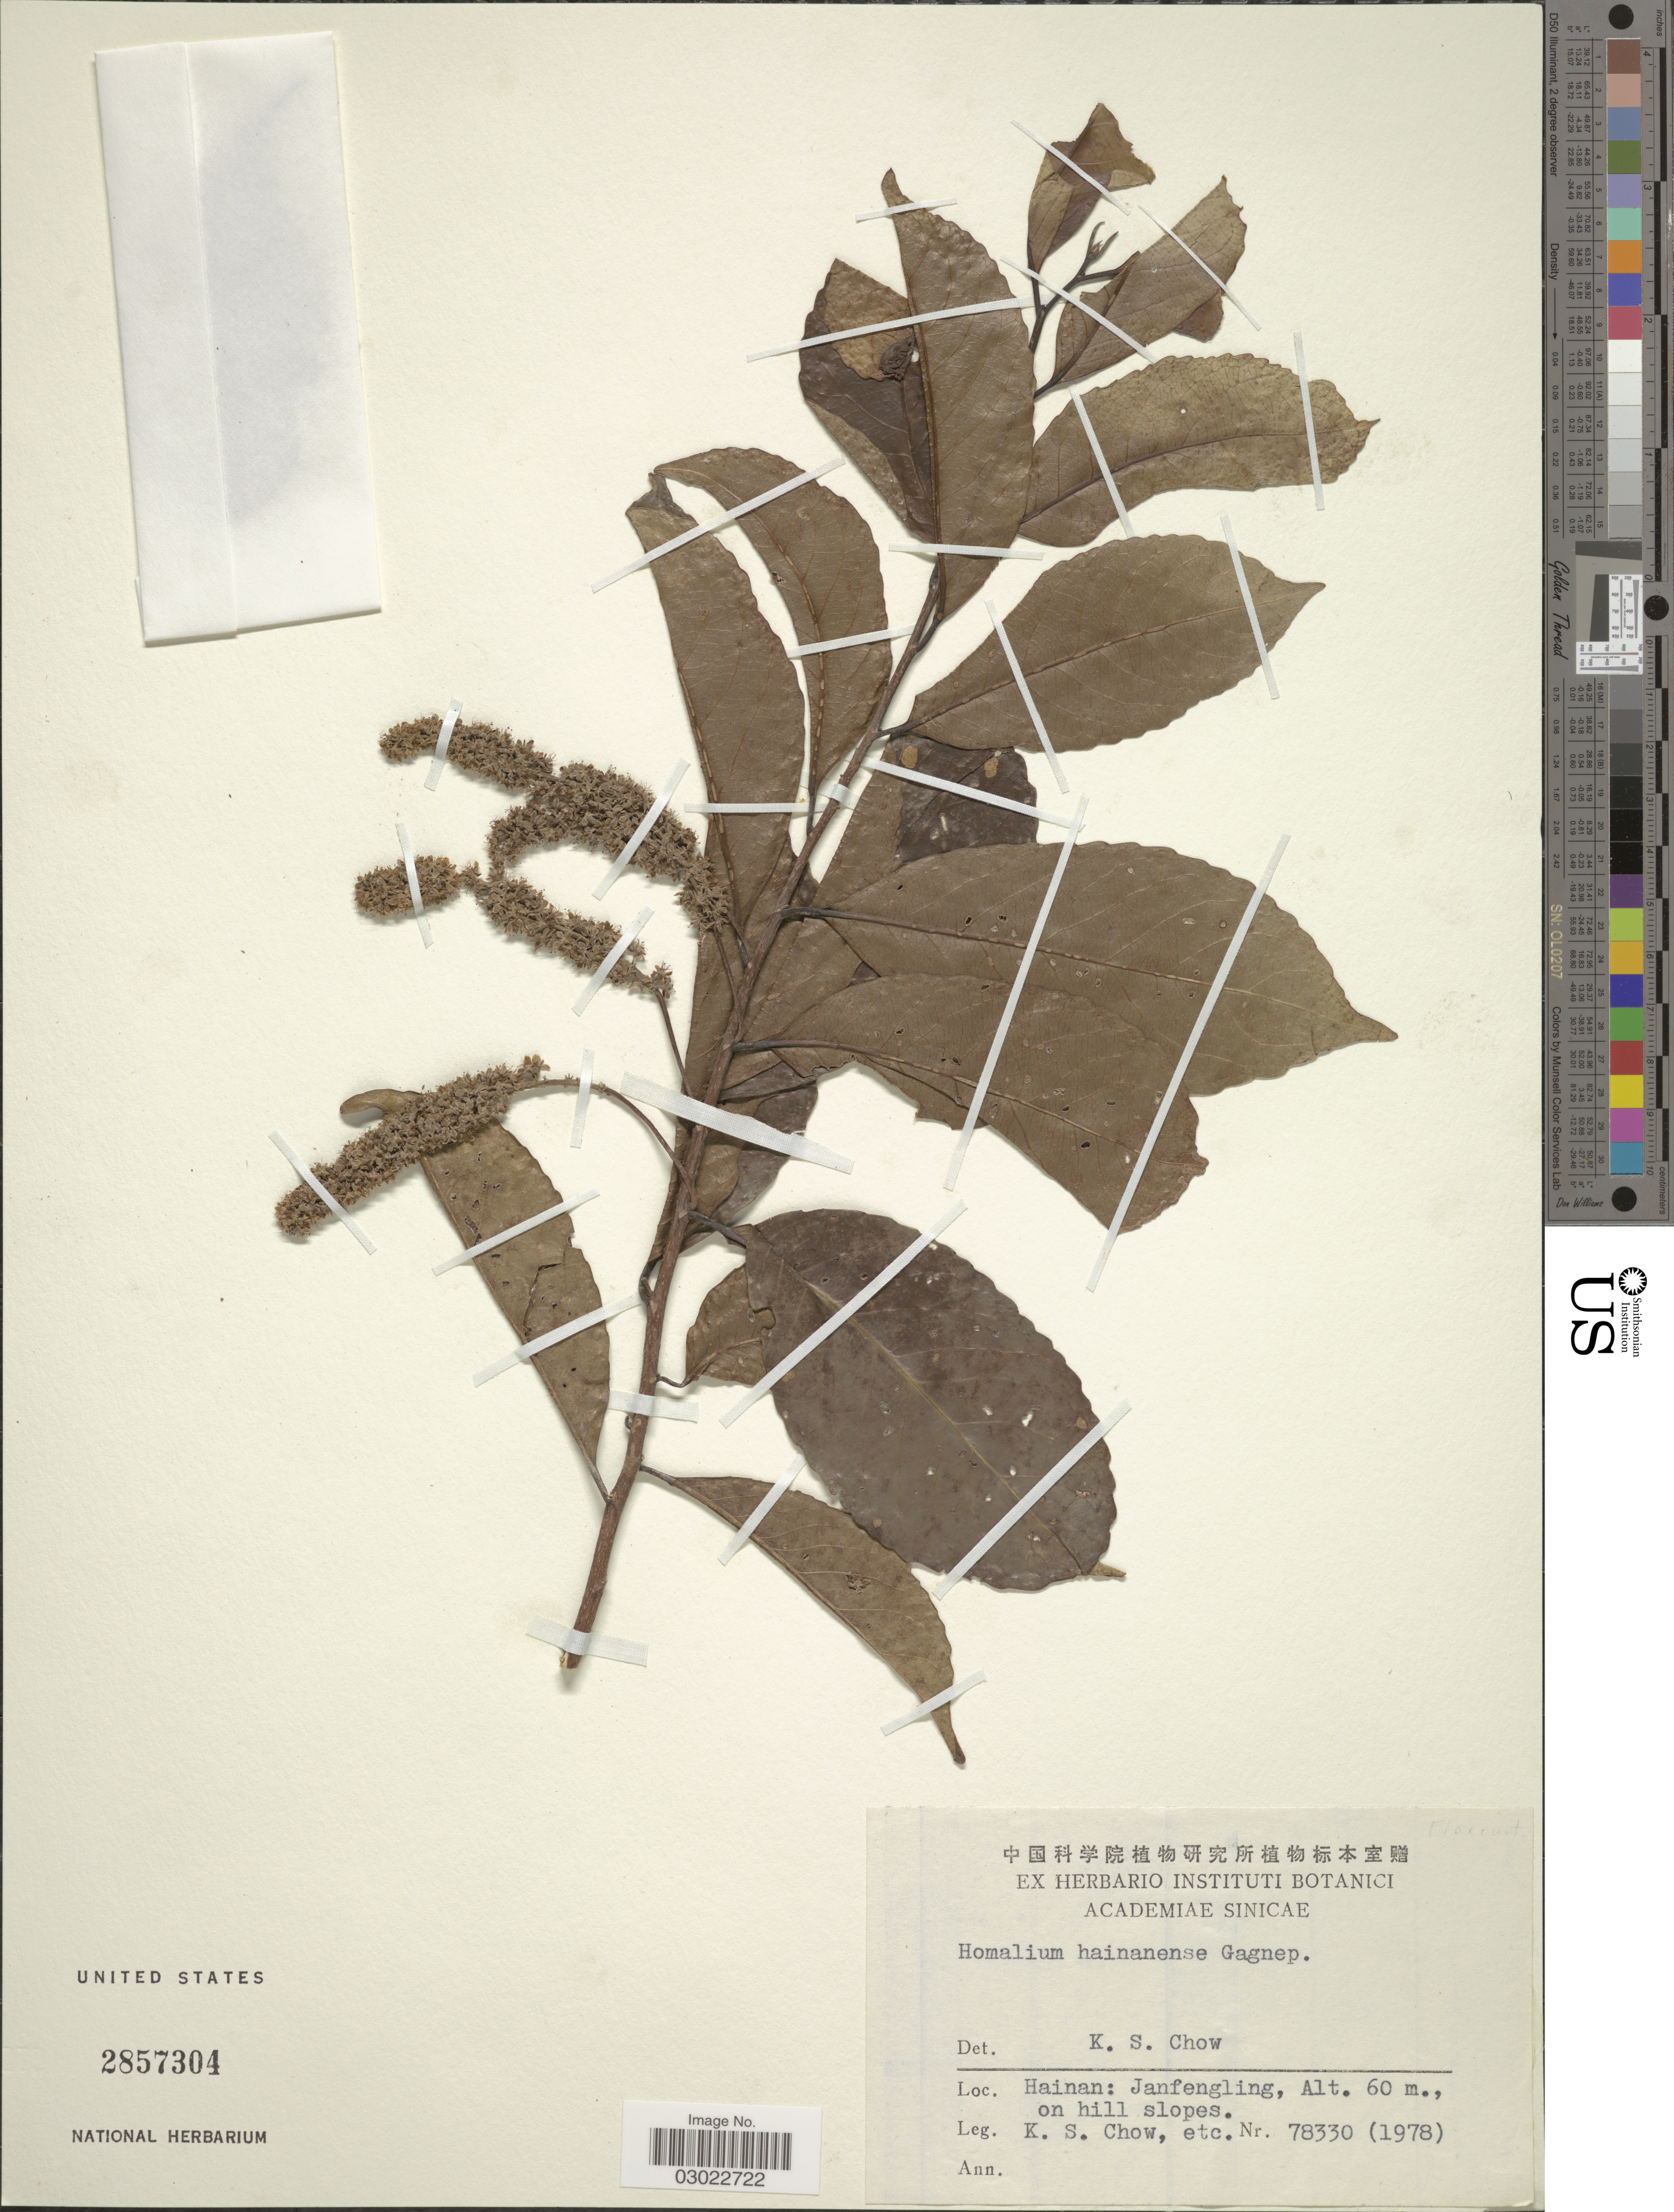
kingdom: Plantae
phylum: Tracheophyta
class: Magnoliopsida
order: Malpighiales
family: Salicaceae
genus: Homalium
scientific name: Homalium hainanense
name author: Gagnep.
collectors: K. S. Chow & et al.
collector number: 78330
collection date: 1978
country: China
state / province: Hainan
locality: Janfengling, on hill slopes.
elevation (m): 60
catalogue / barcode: US 2857304